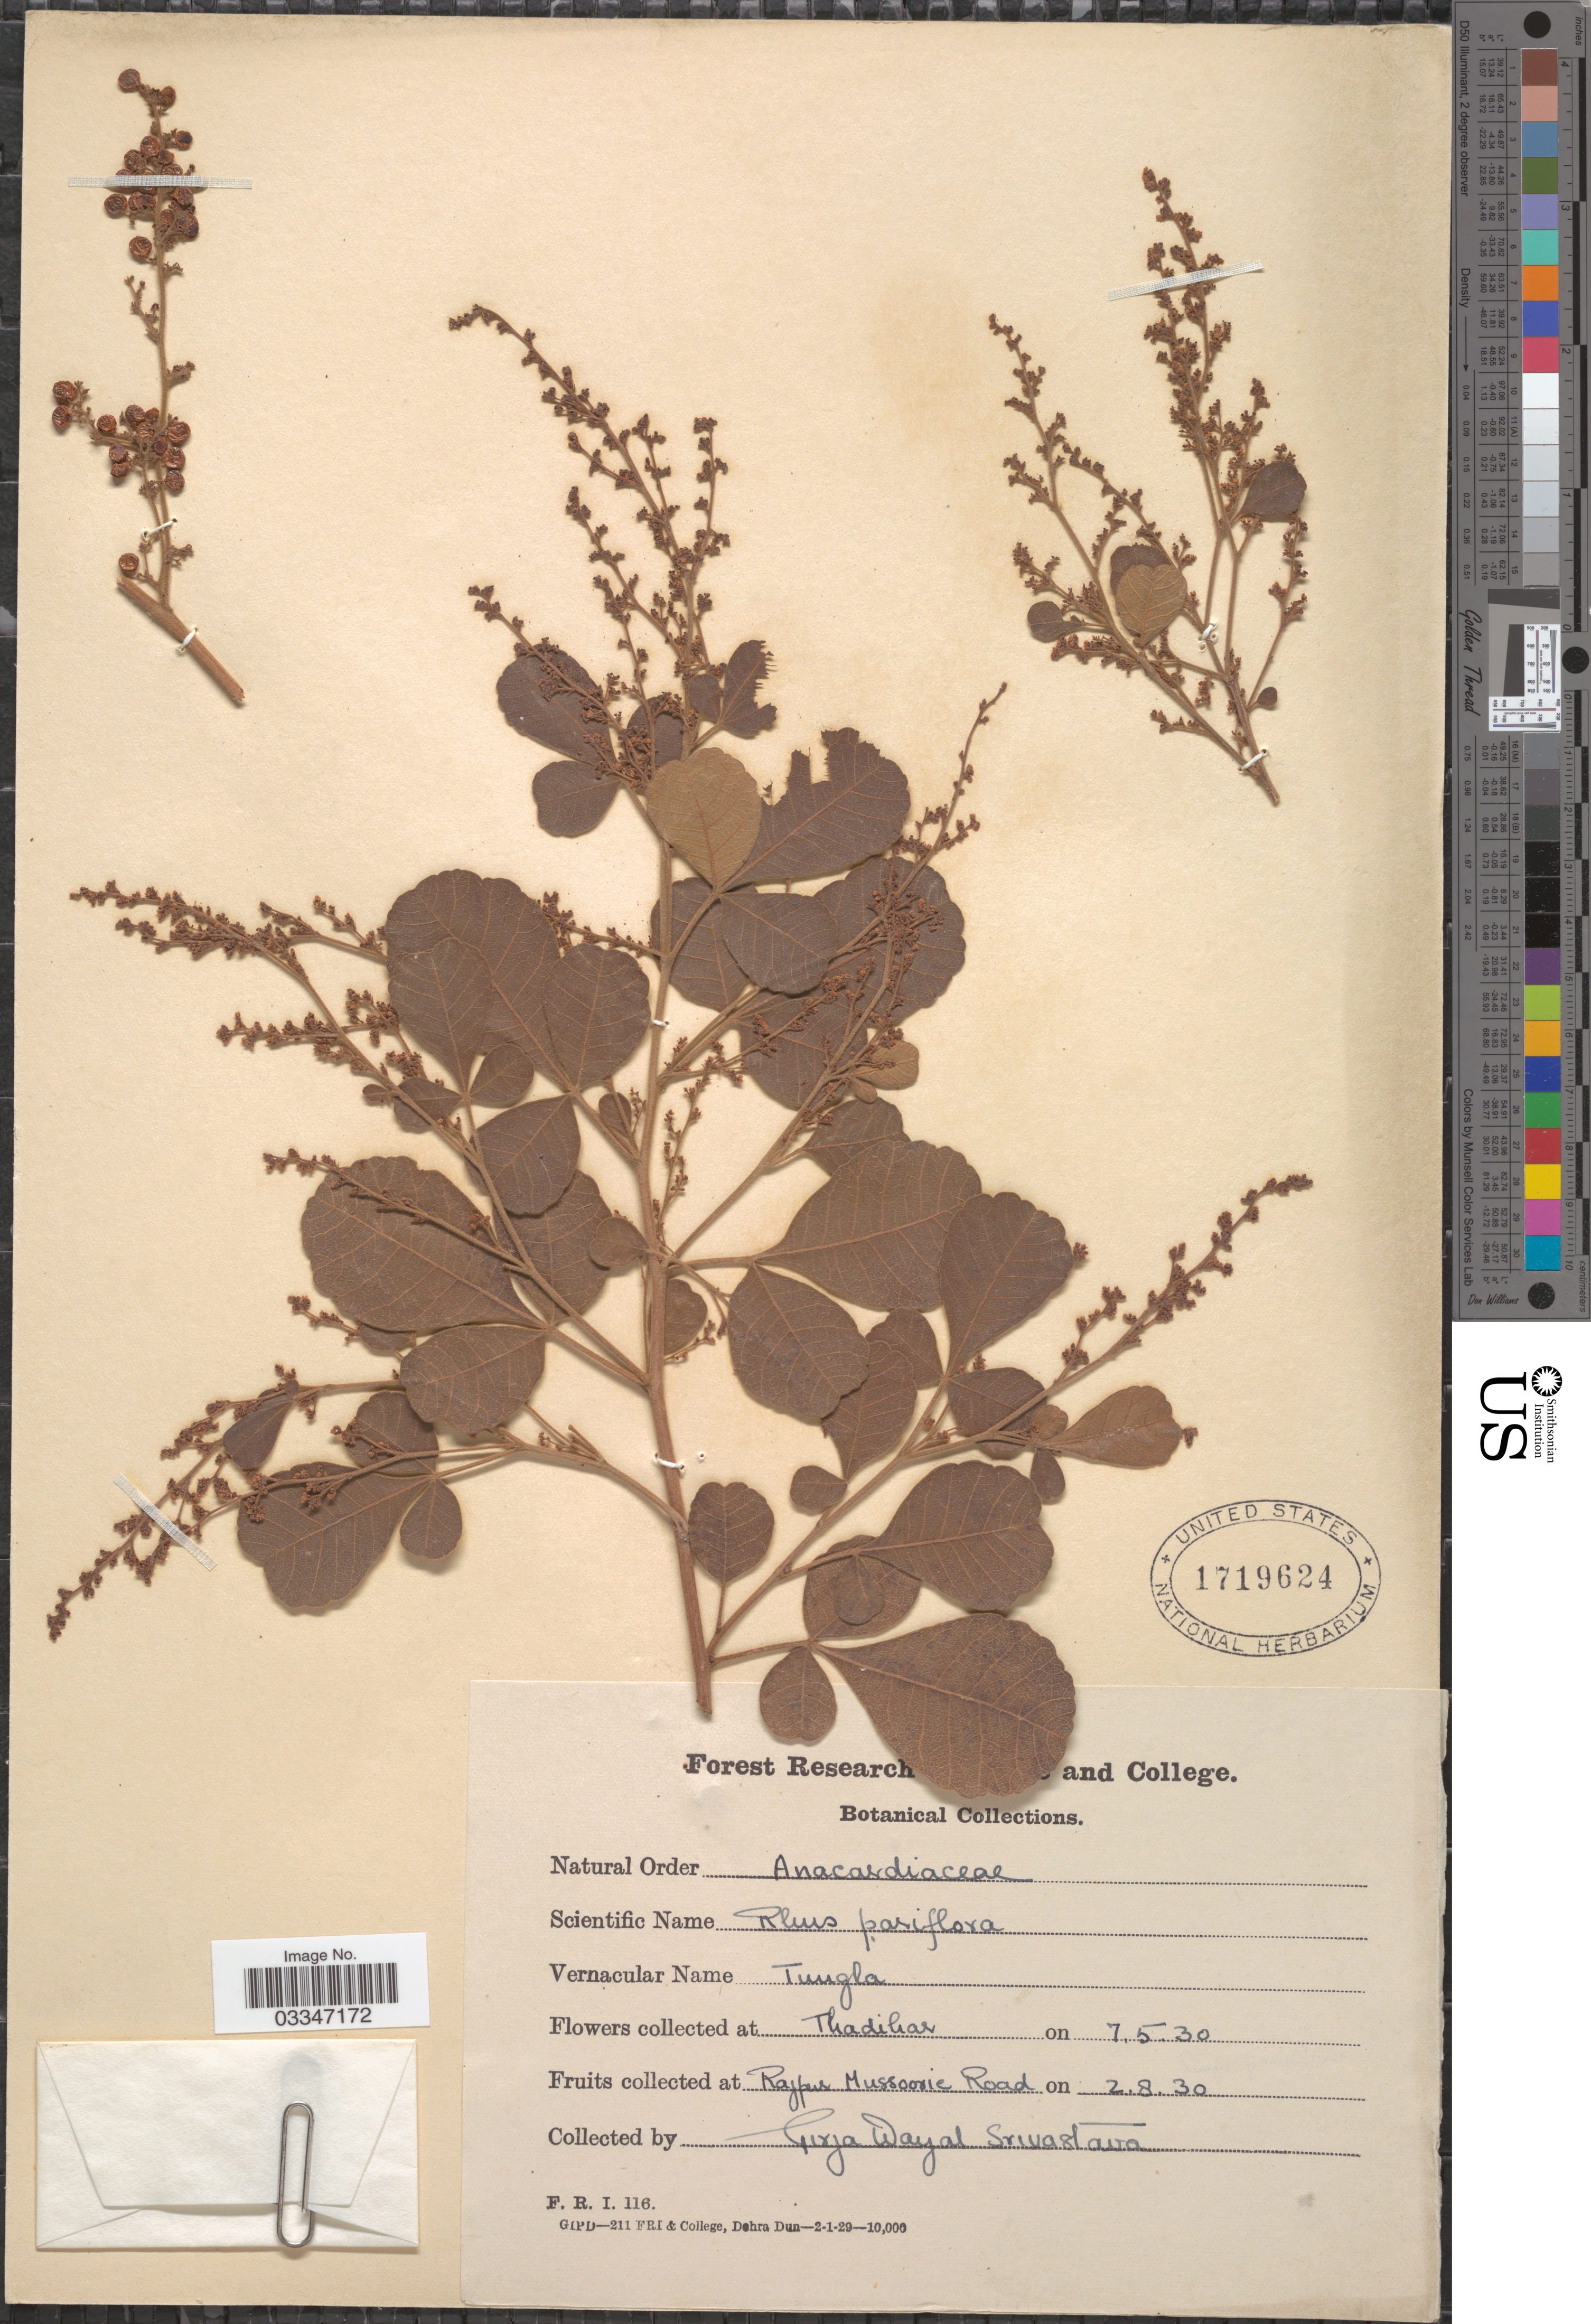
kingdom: Plantae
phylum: Tracheophyta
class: Magnoliopsida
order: Sapindales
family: Anacardiaceae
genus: Rhus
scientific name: Rhus parviflora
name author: Roxb.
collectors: G. Srivastava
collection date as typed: Transcribed d/m/y: 7/5/30 to 2/8/30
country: India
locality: Thadikar [interpreted]. Rajpur Mussoorie Road.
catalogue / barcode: US 1719624